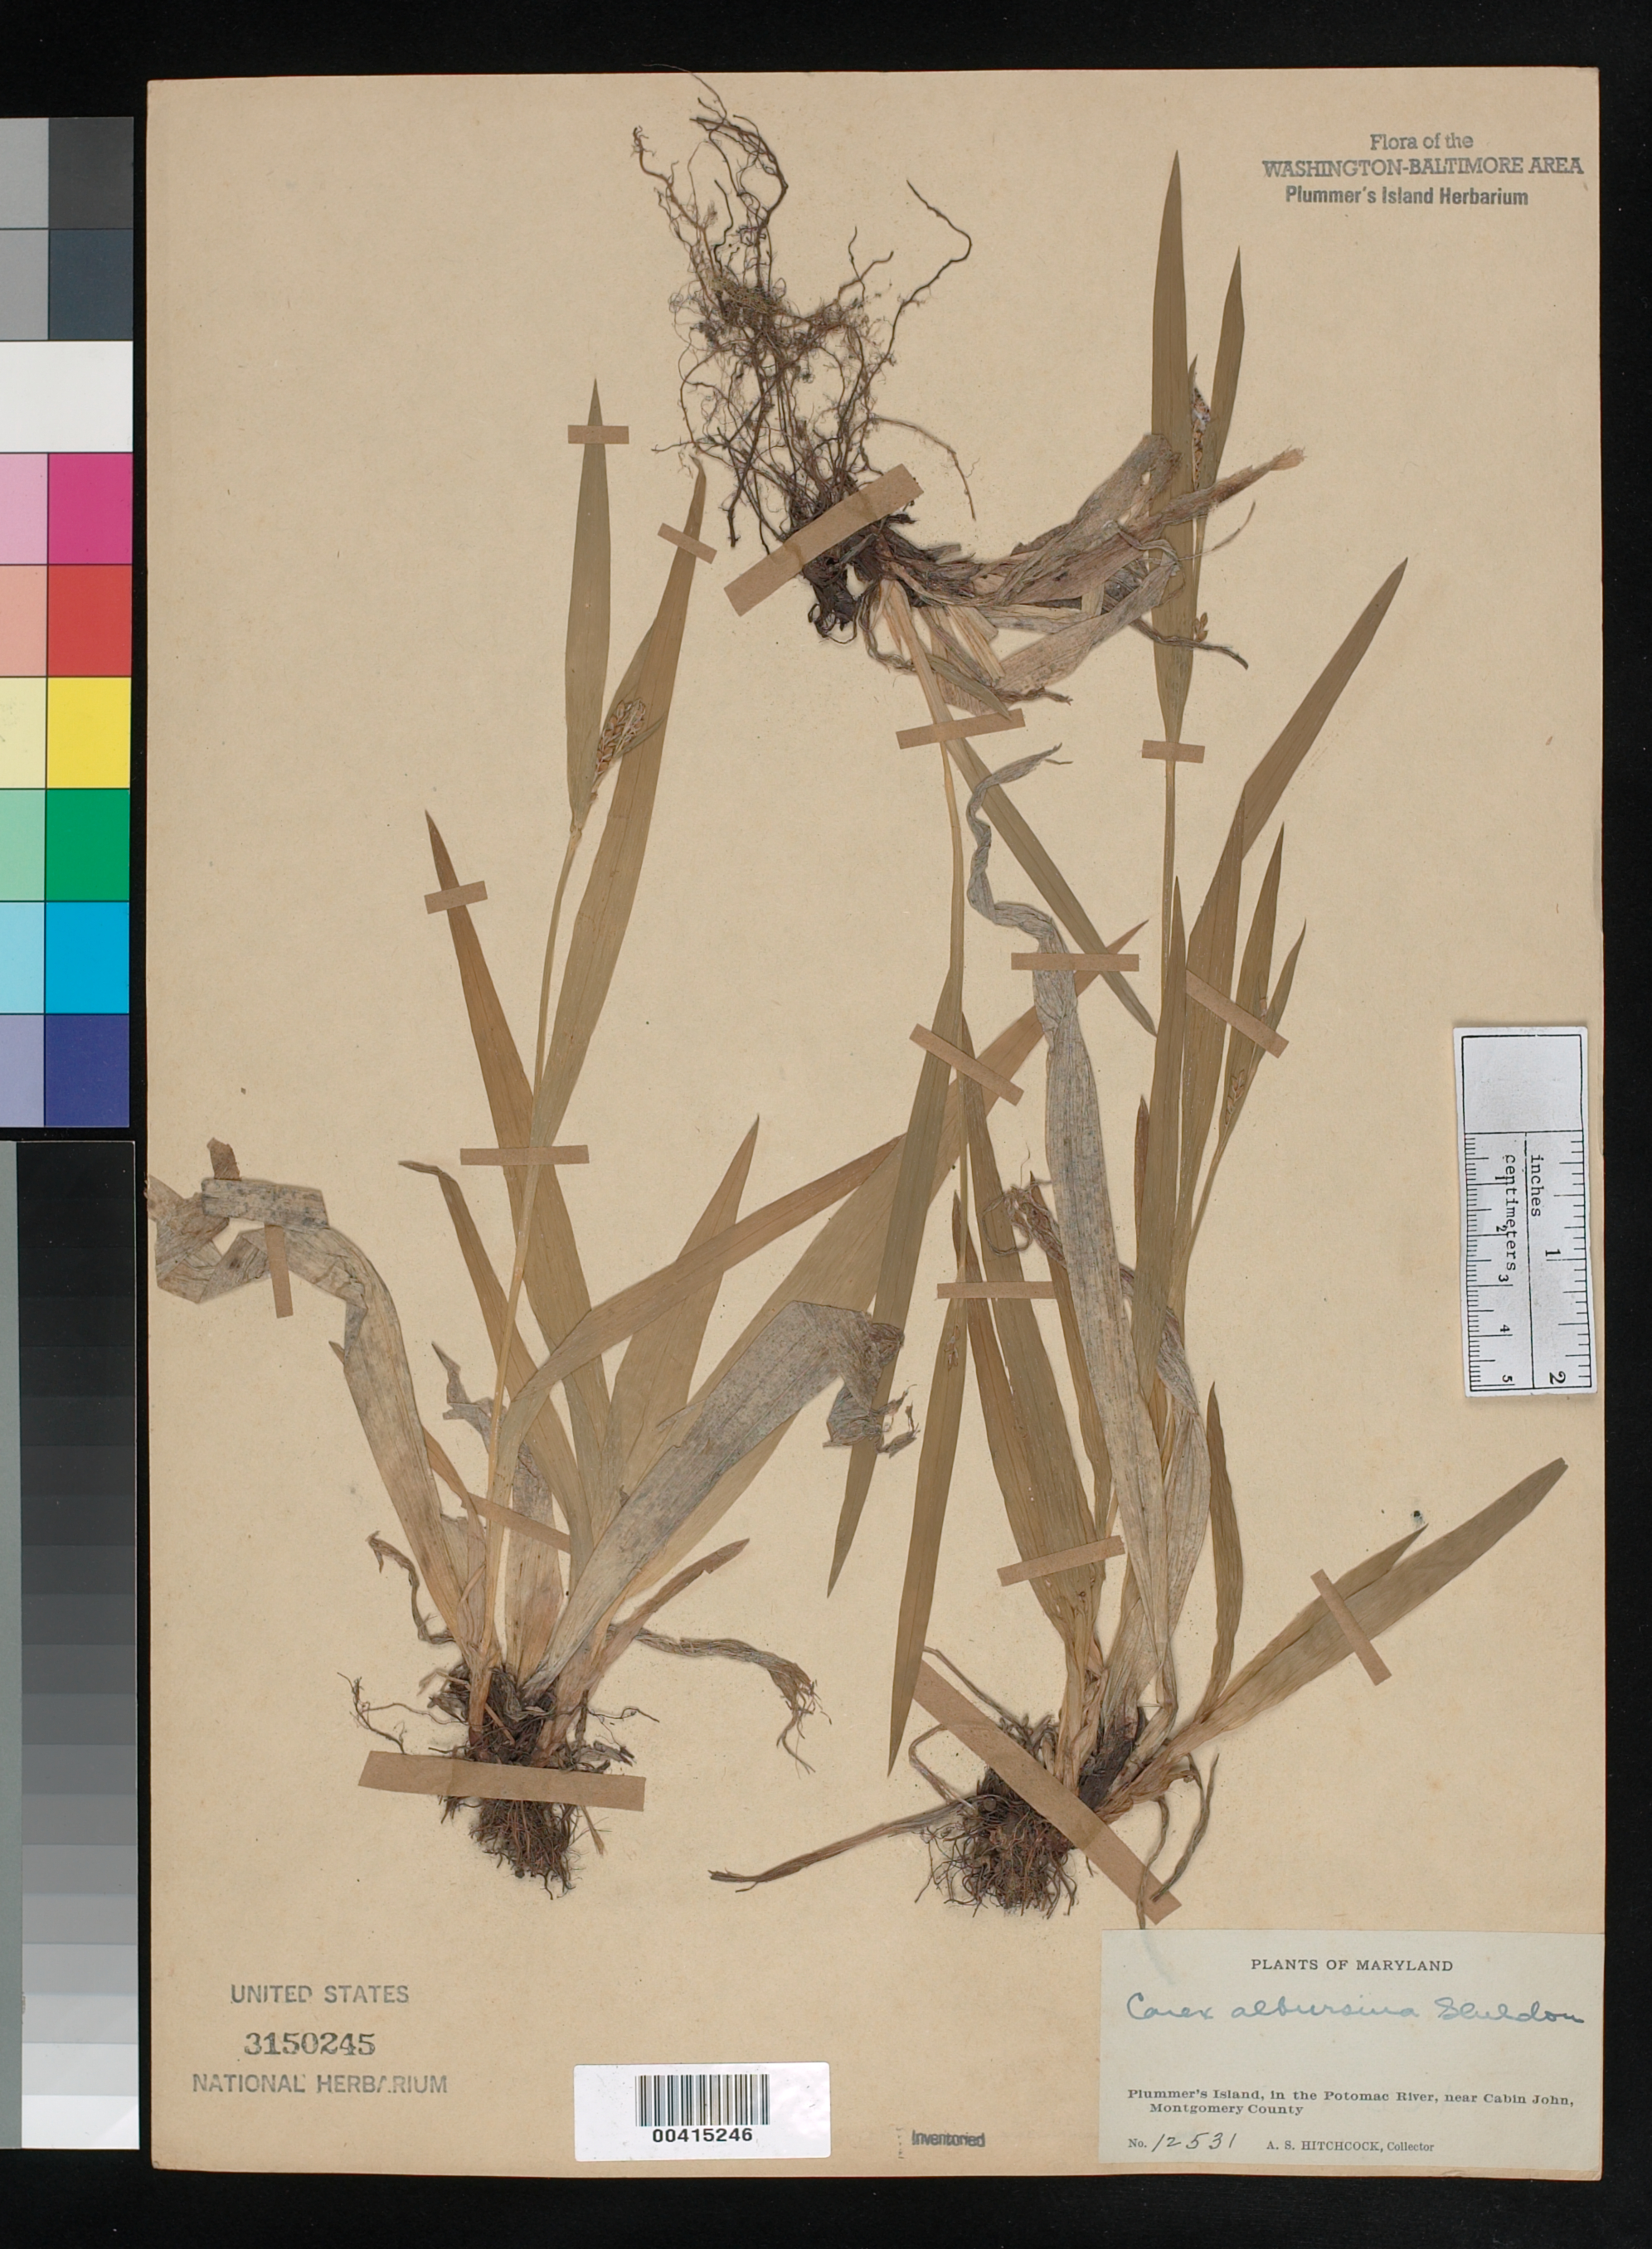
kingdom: Plantae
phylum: Tracheophyta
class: Liliopsida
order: Poales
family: Cyperaceae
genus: Carex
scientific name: Carex albursina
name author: E. Sheld.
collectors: A. S. Hitchcock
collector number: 12531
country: United States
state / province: Maryland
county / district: Montgomery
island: Plummers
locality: Plummer's Island Plummers Island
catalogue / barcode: US 3150245